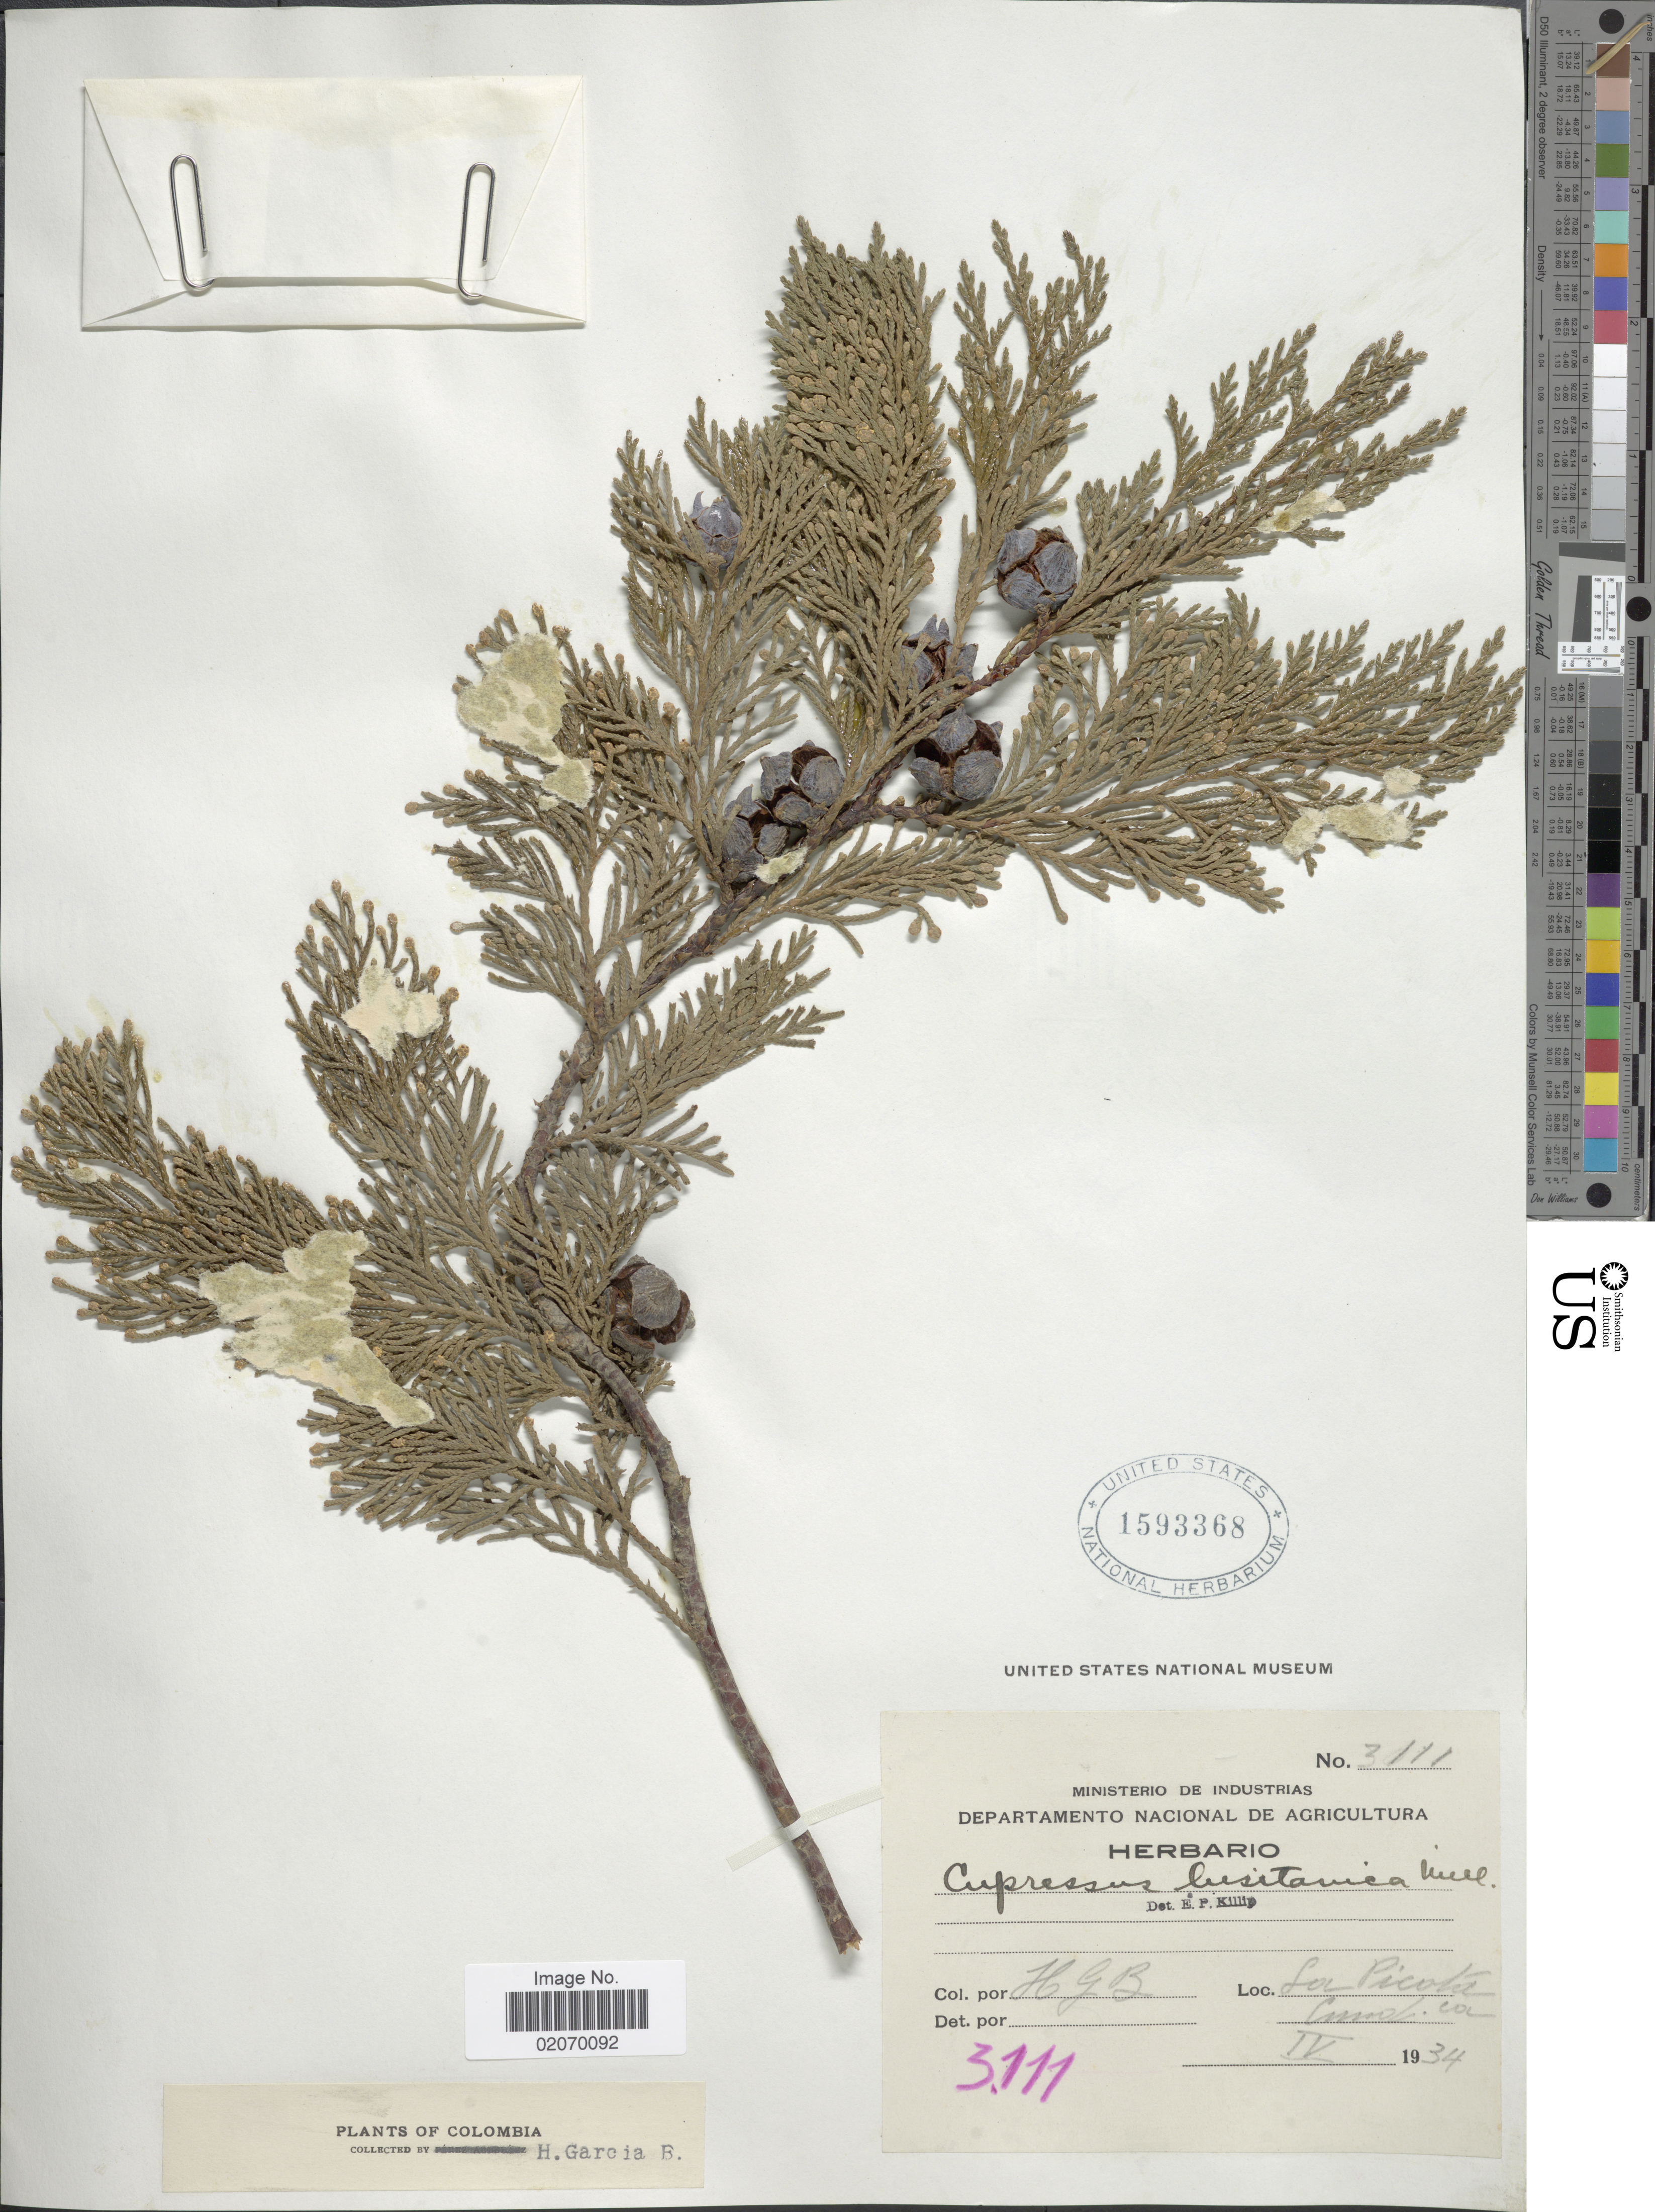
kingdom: Plantae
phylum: Tracheophyta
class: Pinopsida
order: Pinales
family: Cupressaceae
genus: Hesperocyparis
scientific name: Hesperocyparis lusitanica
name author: (Miller) Bartel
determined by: (US) Smithsonian Institution - National Museum of Natural History - Department of Botany (UNITED STATES)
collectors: H. G. B.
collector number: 3111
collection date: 1934-04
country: Colombia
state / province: Cundinamarca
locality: La Picota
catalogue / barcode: US 1593368